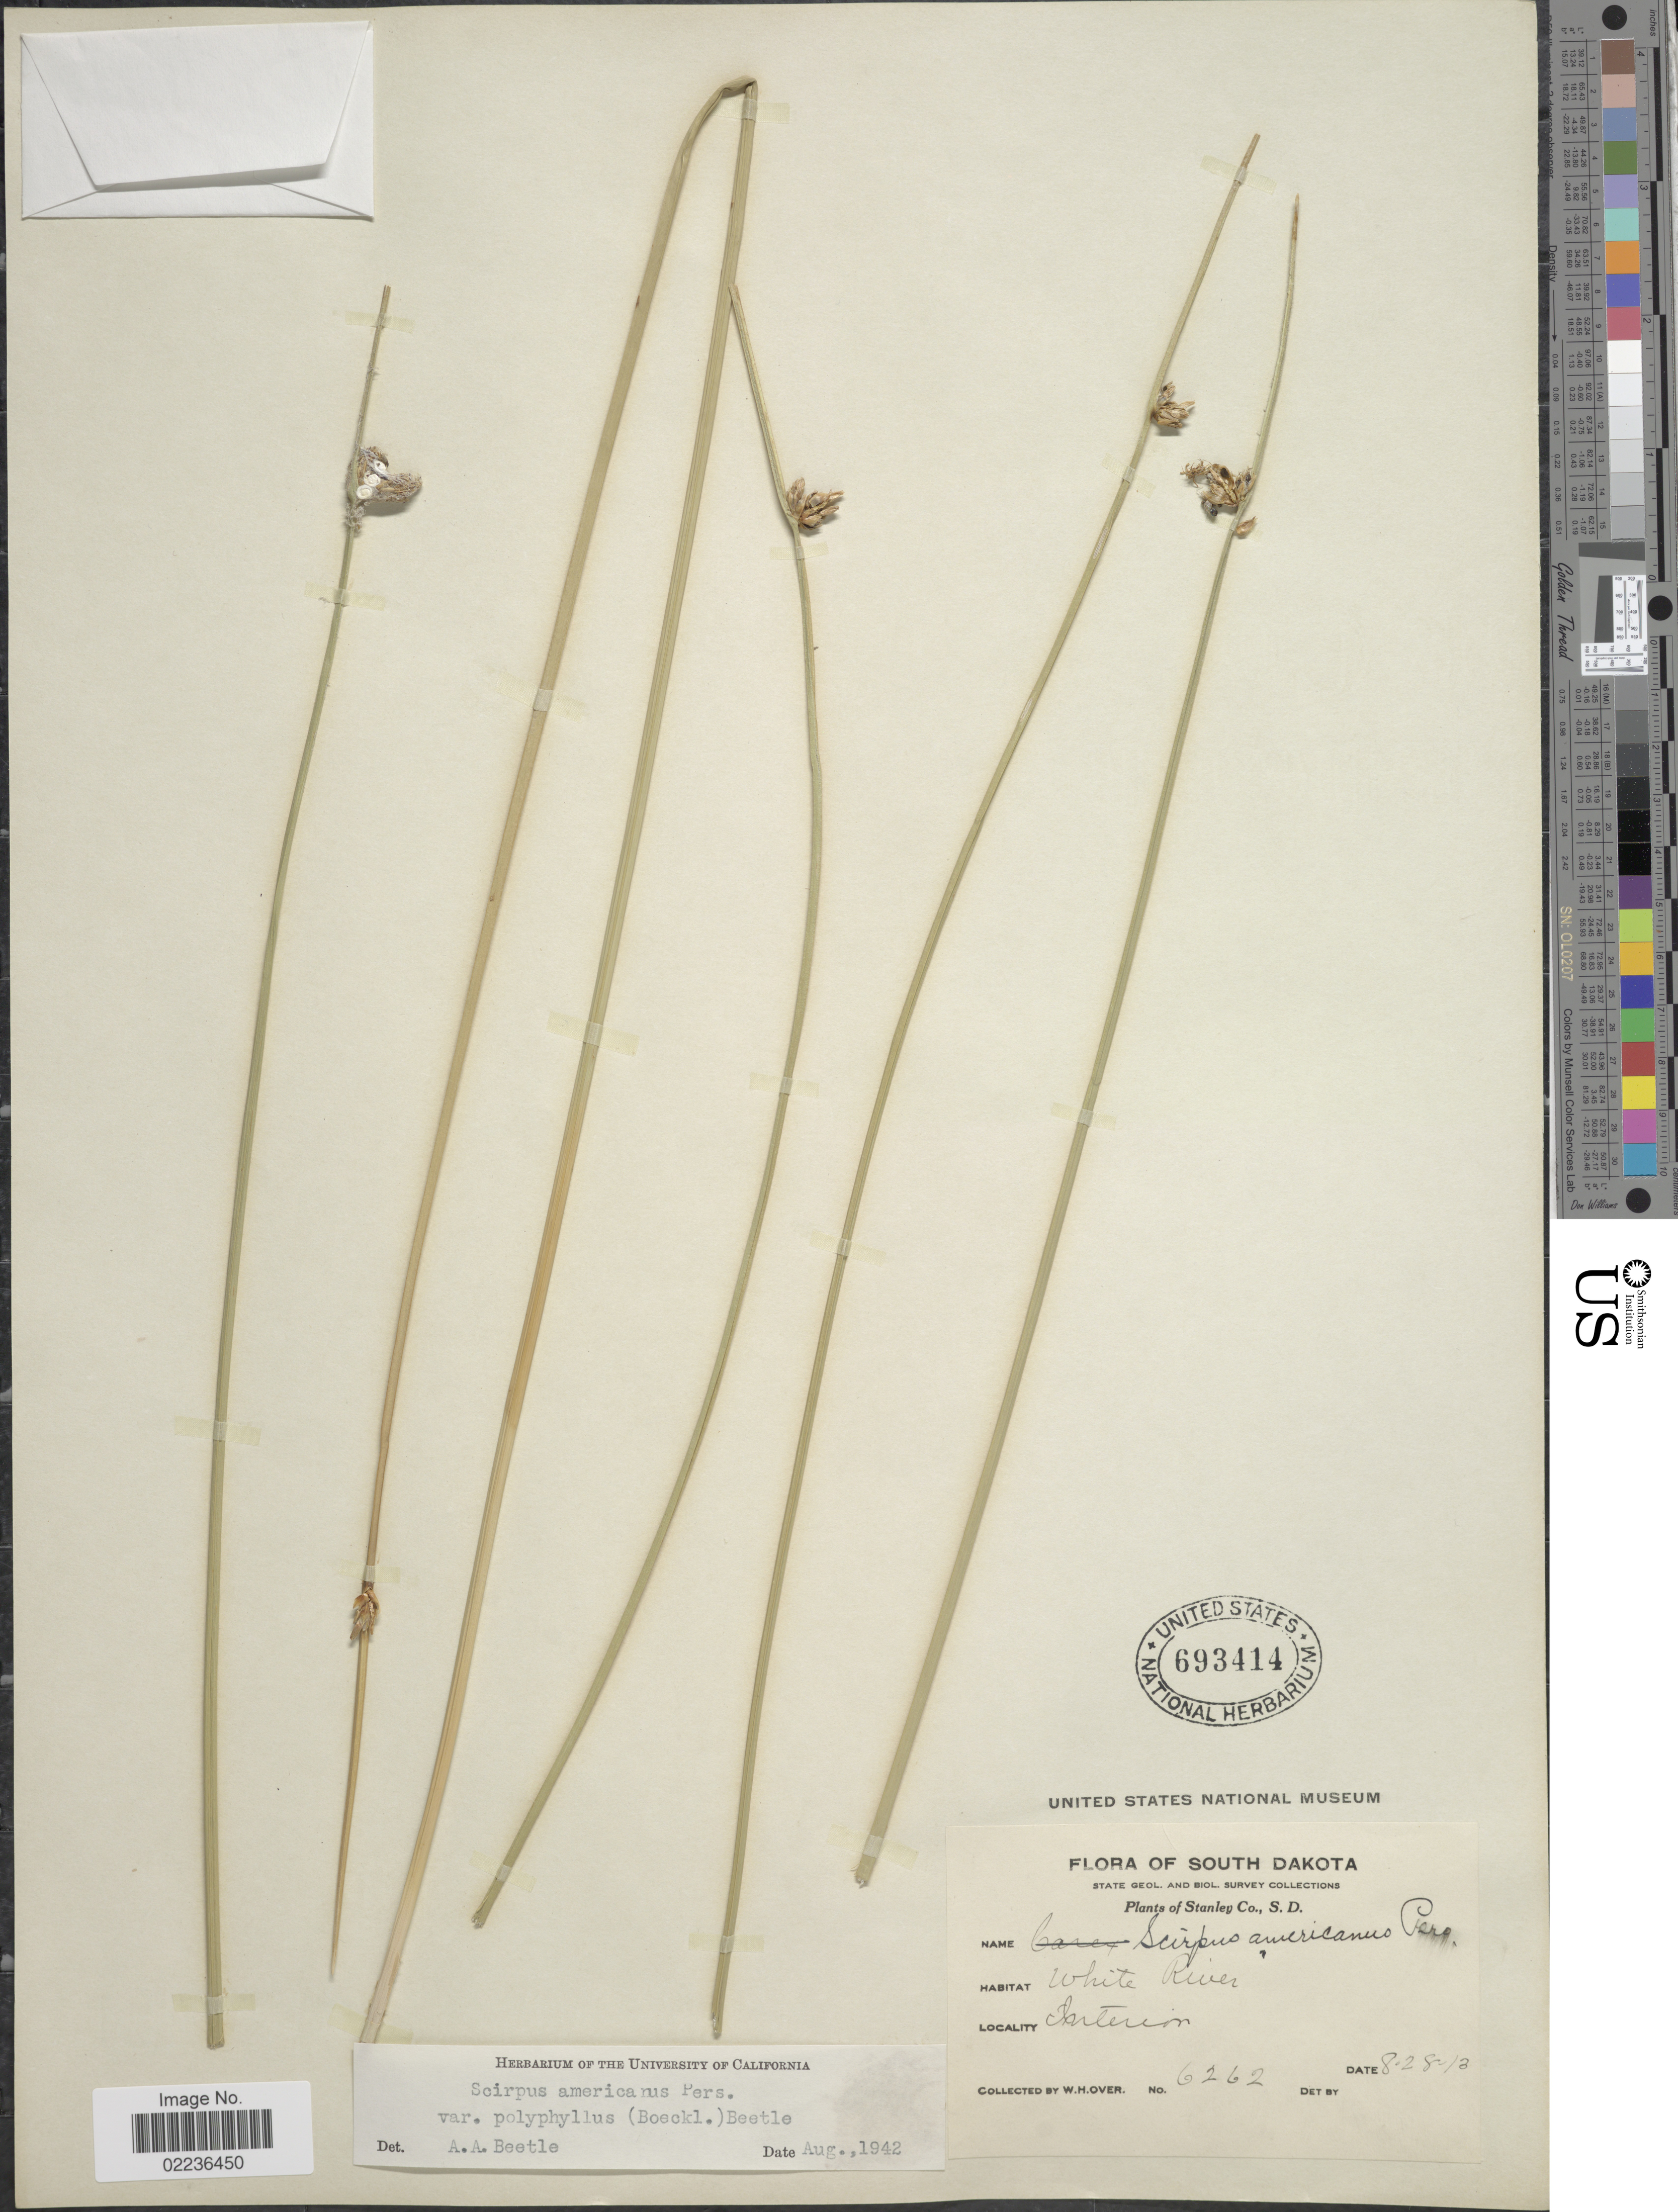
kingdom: Plantae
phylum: Tracheophyta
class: Liliopsida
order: Poales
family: Cyperaceae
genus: Schoenoplectus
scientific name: Schoenoplectus pungens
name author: (Vahl) Palla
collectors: W. Over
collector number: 6262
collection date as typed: Transcribed d/m/y: 28/8/13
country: United States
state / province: South Dakota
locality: Interior, Stanley Co., White River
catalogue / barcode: US 693414